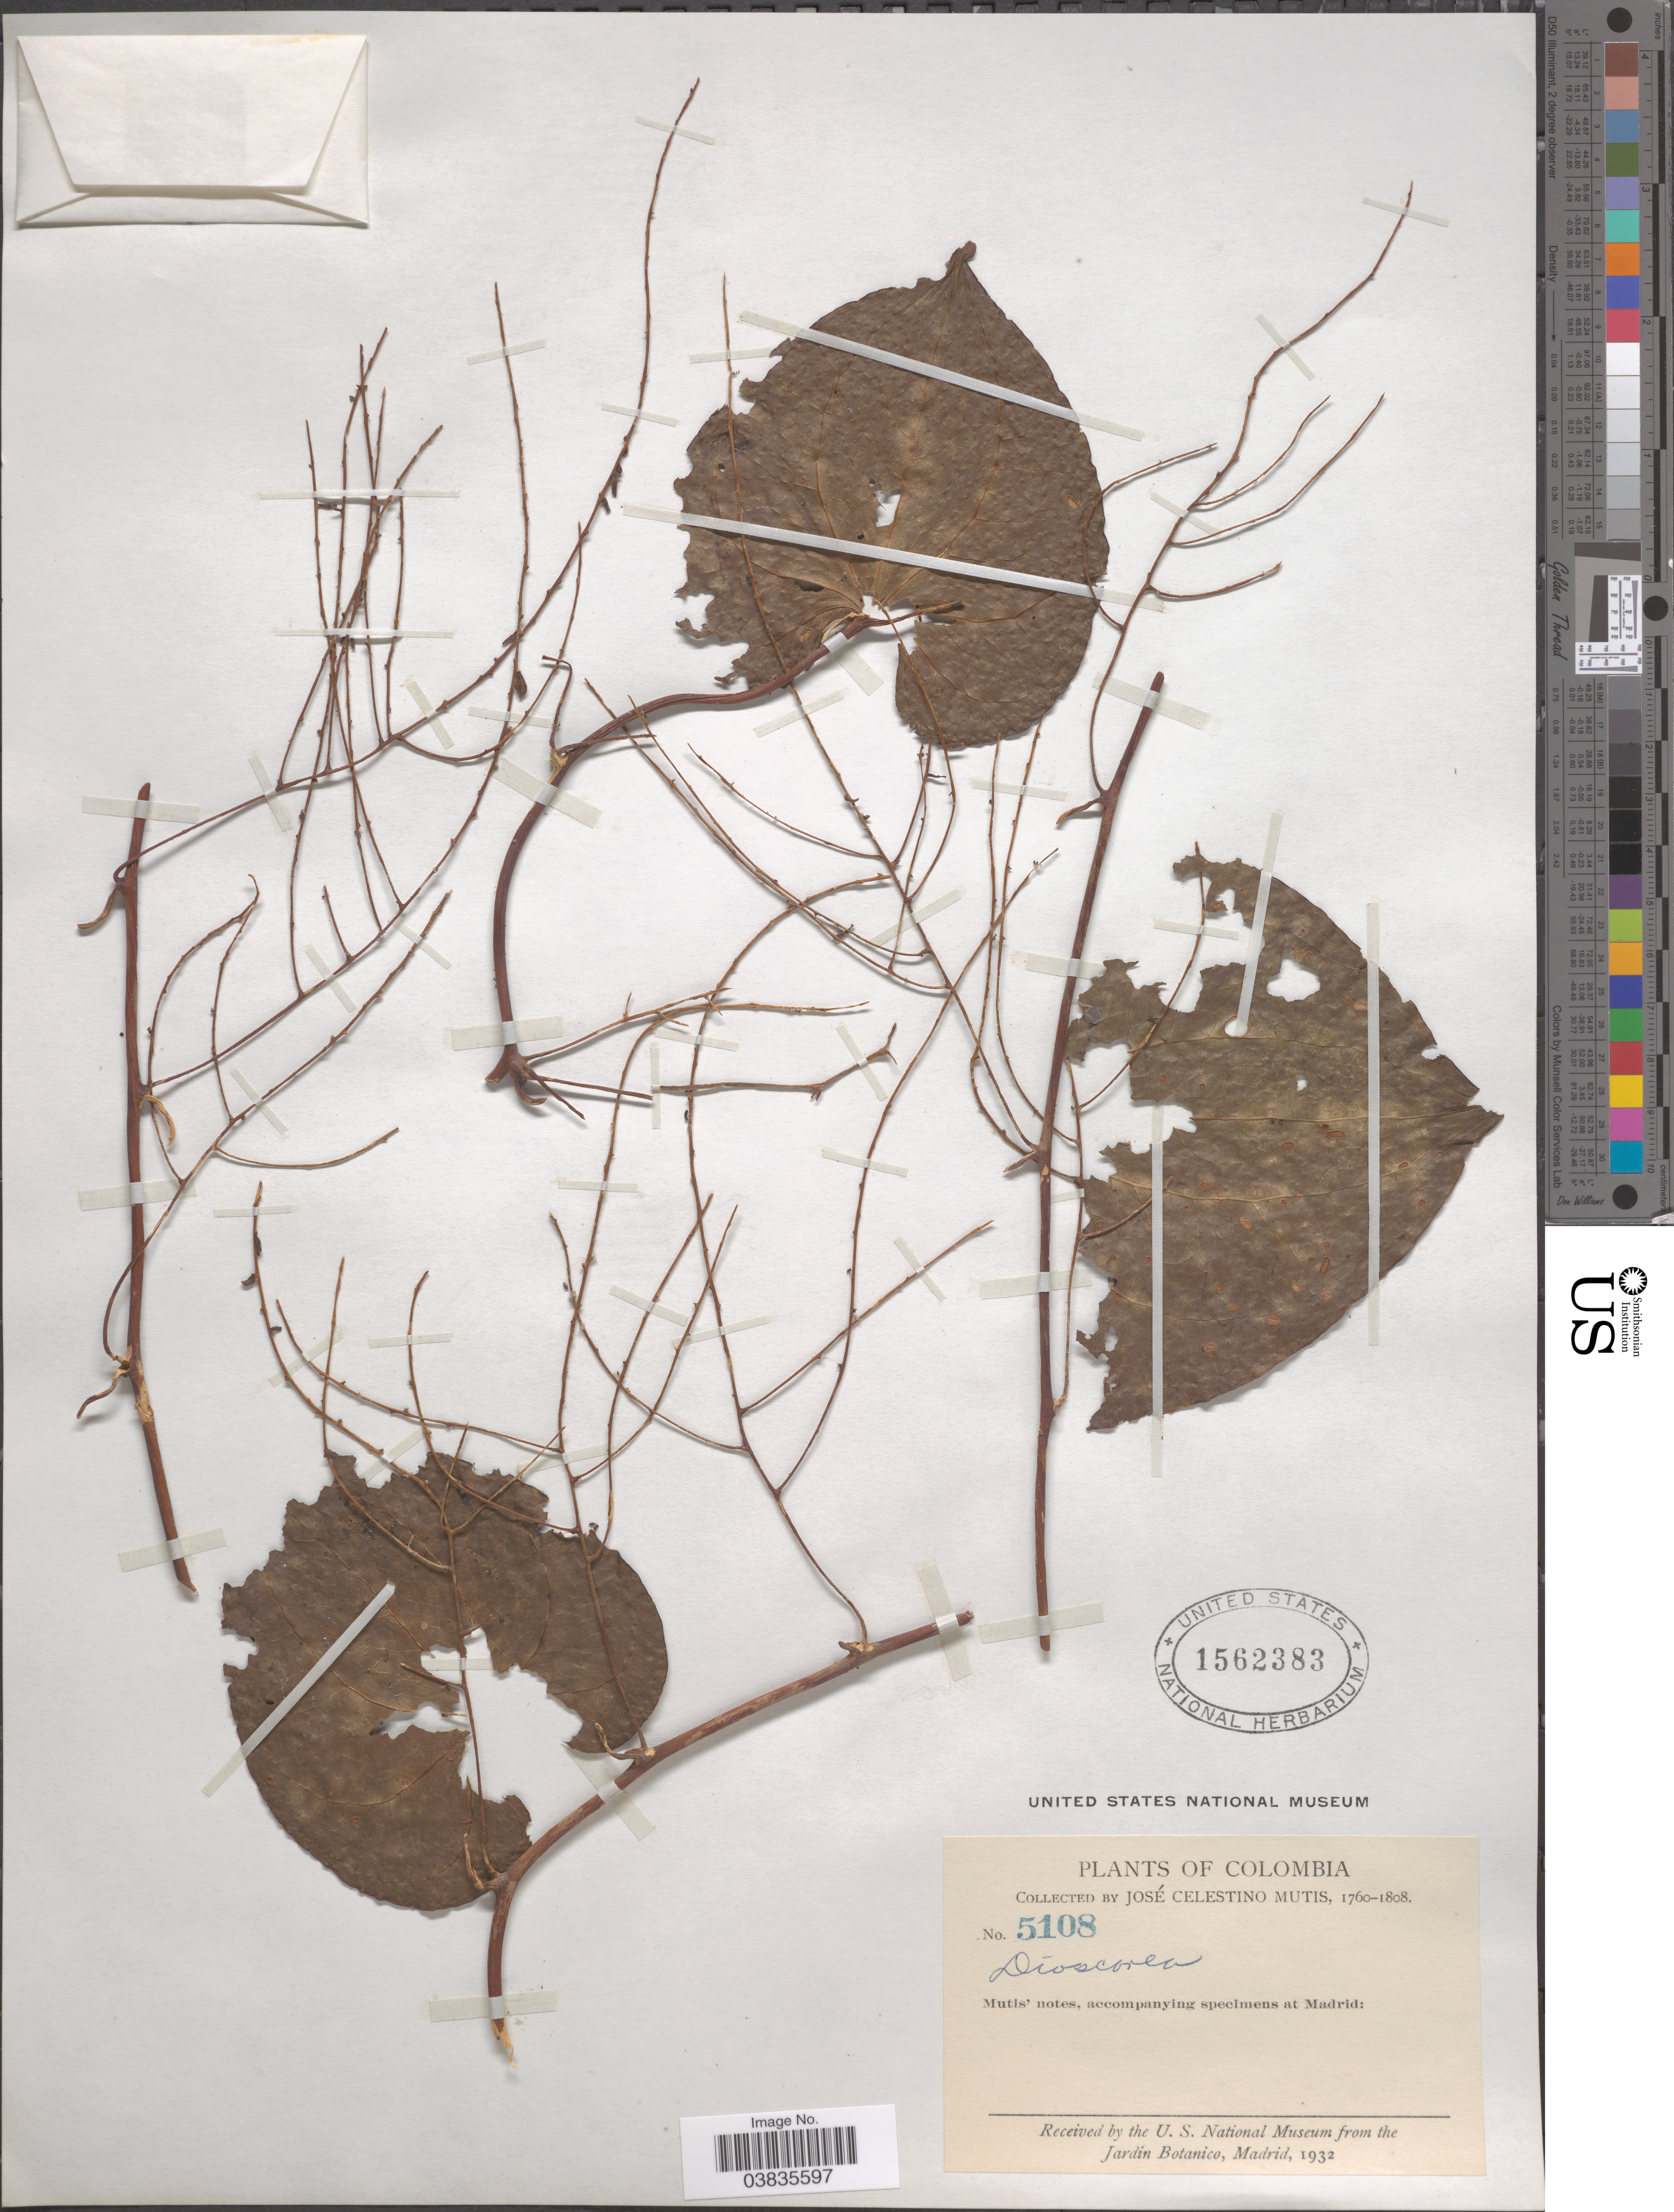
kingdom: Plantae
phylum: Tracheophyta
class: Liliopsida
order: Dioscoreales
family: Dioscoreaceae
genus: Dioscorea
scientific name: Dioscorea sp.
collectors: J. C. B. Mutis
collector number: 5108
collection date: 1760/1808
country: Colombia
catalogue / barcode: US 1562383